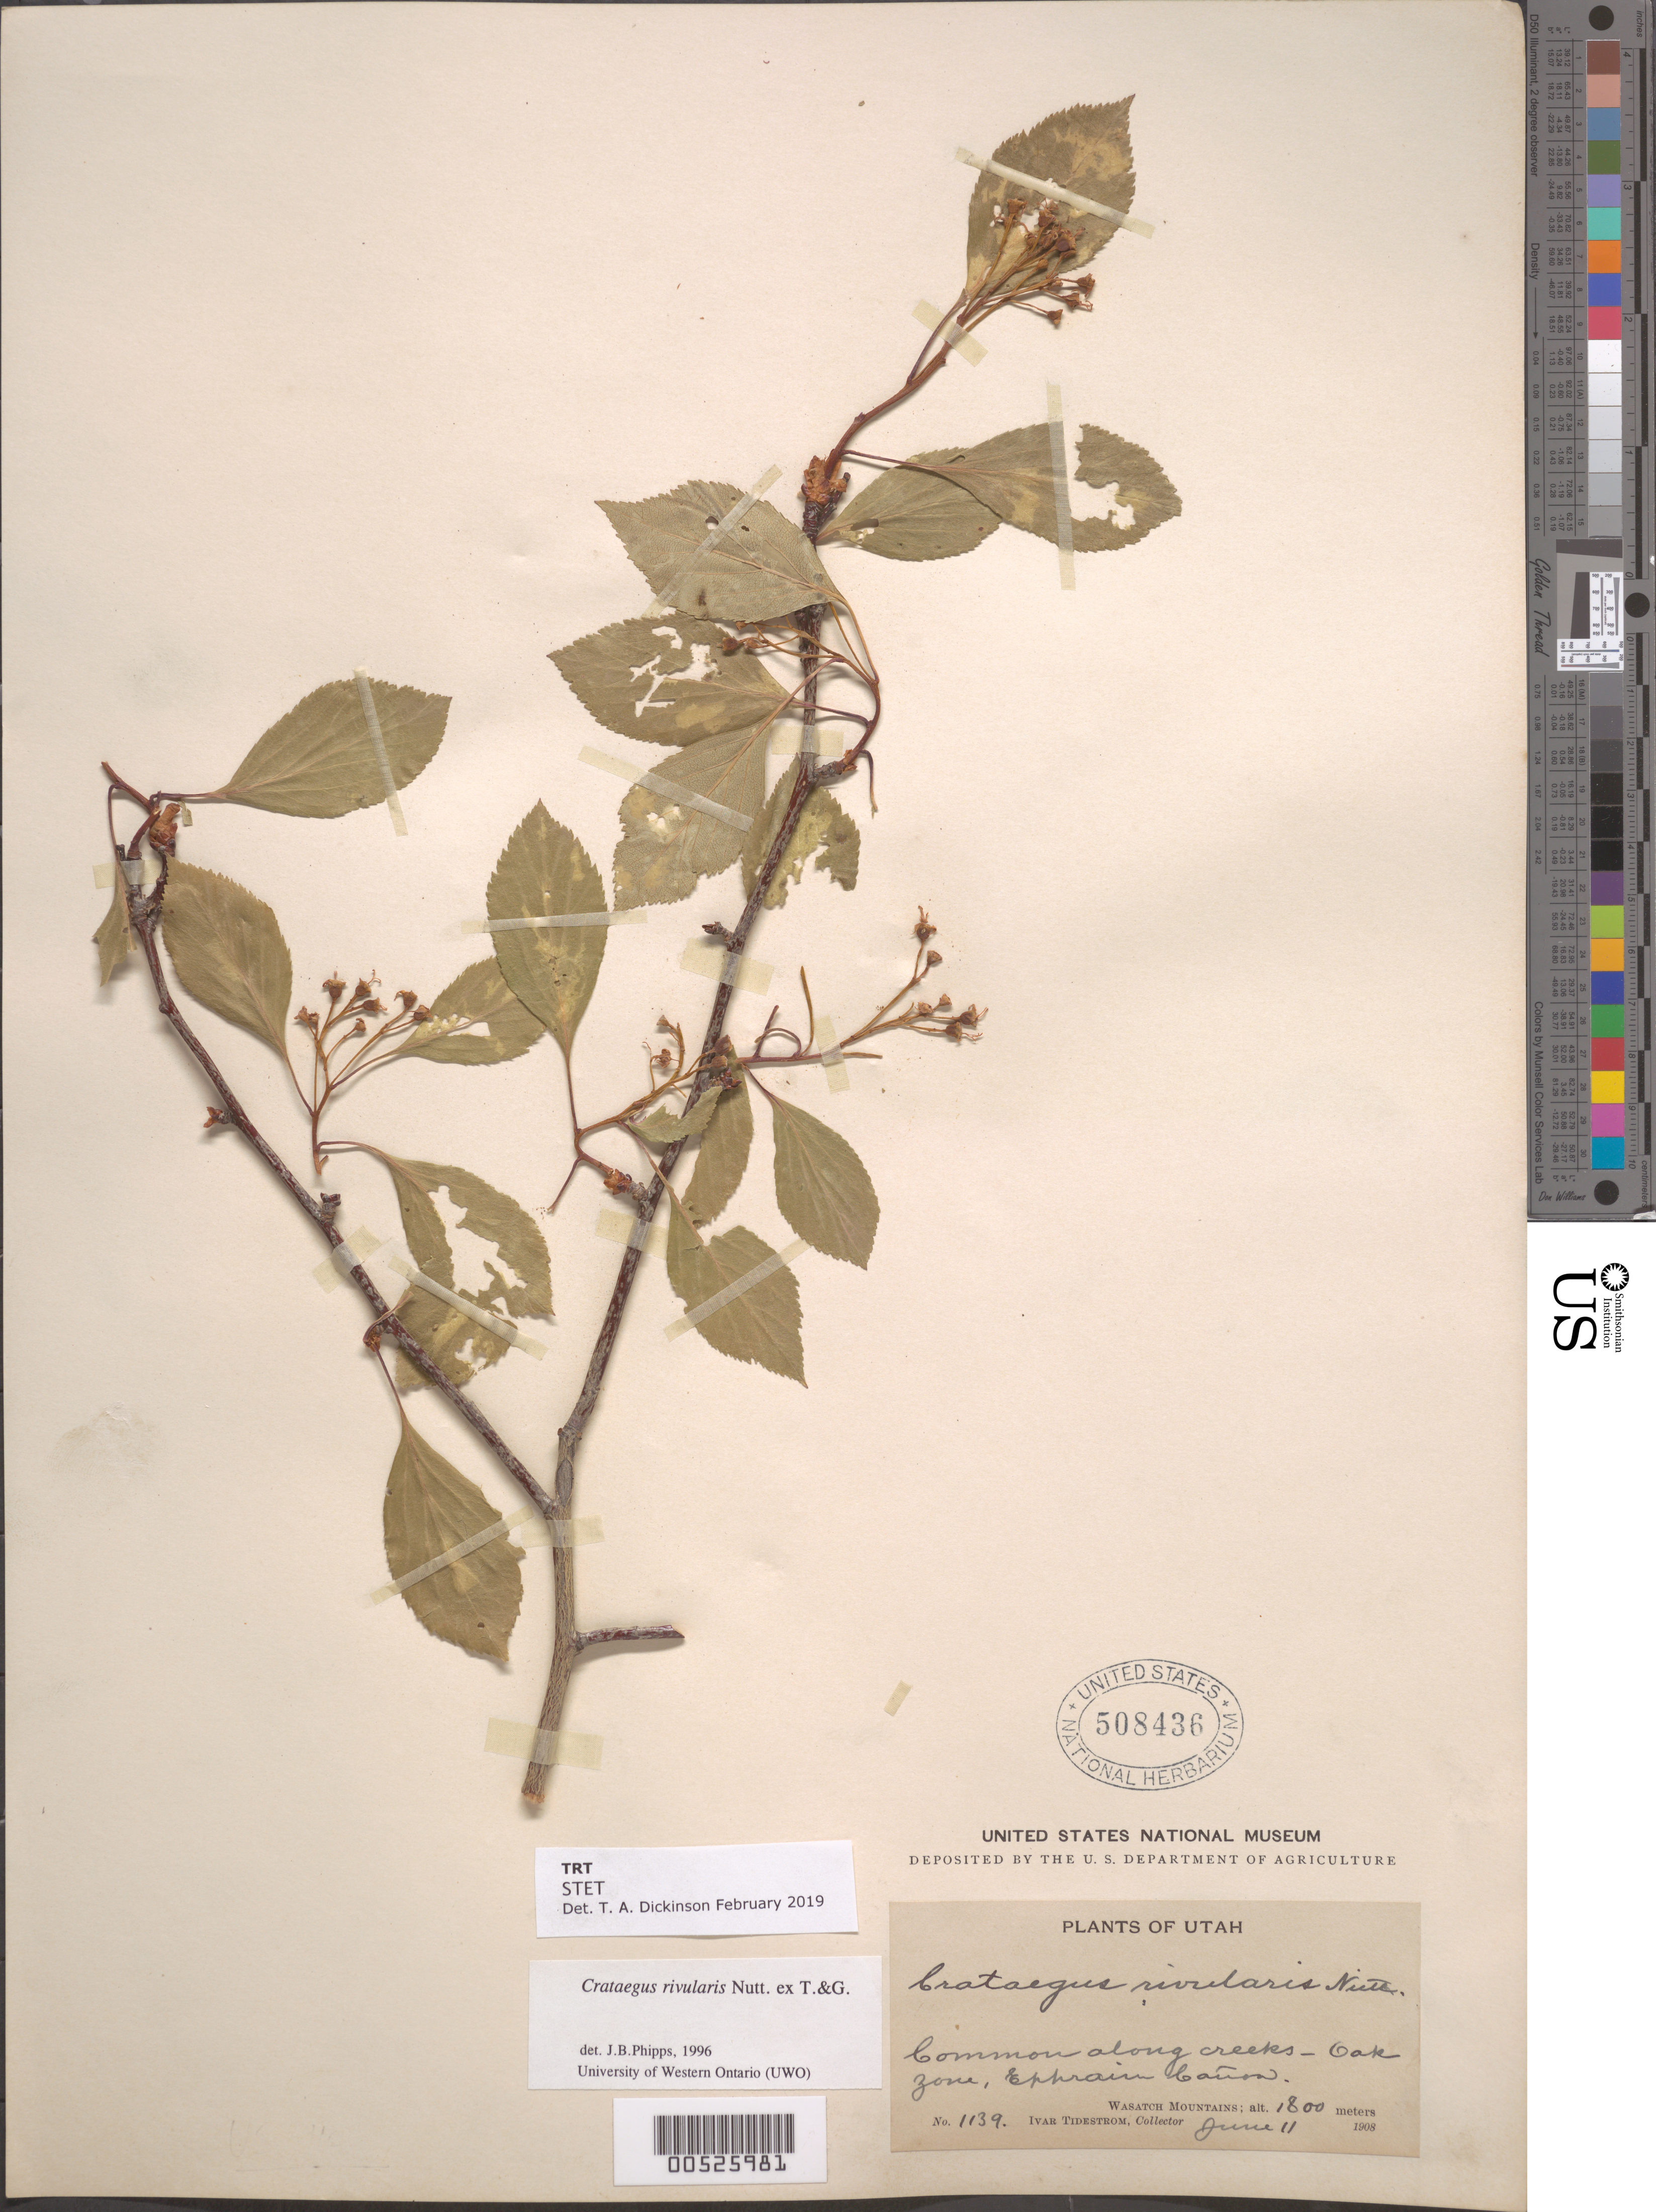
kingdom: Plantae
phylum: Tracheophyta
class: Magnoliopsida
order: Rosales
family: Rosaceae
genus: Crataegus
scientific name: Crataegus rivularis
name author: Nutt.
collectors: I. F. Tidestrom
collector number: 1139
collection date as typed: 11 Jun 1908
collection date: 1908-06-11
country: United States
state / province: Utah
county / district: Sanpete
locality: Ephraim Cañon, Wasatch Mtns.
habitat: Along creeks, oak zone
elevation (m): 1800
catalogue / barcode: US 508436